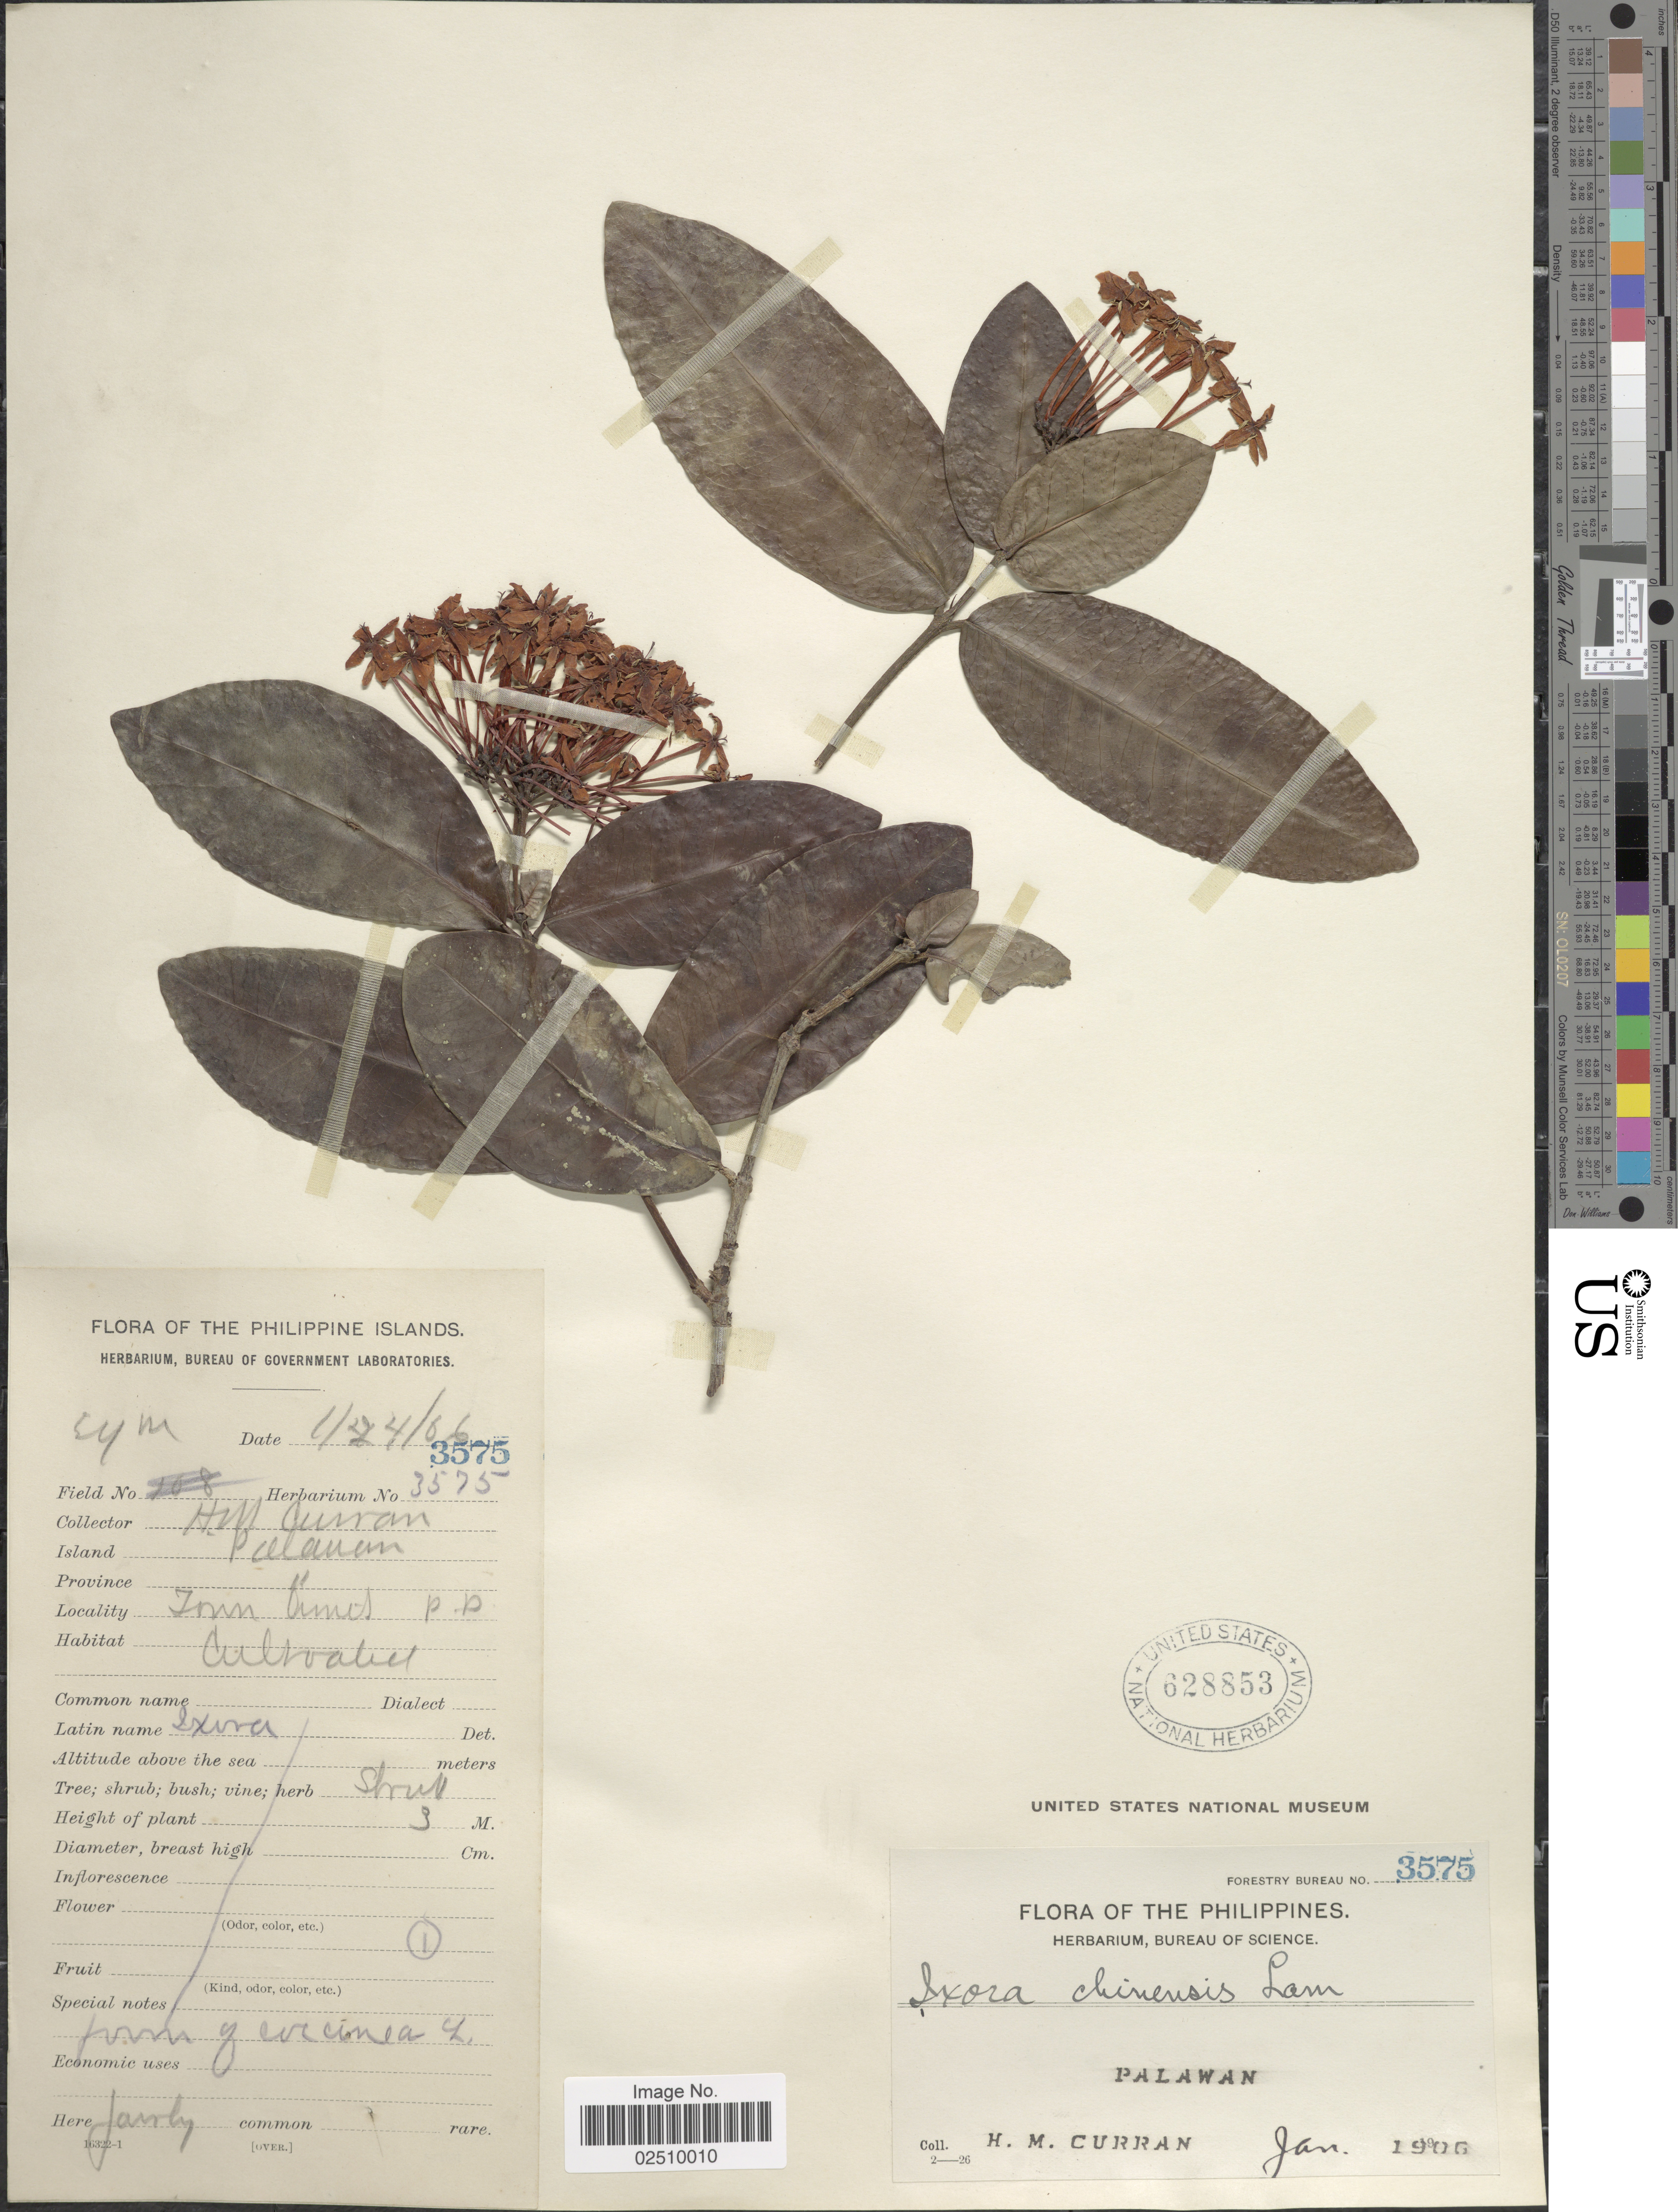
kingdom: Plantae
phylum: Tracheophyta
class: Magnoliopsida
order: Gentianales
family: Rubiaceae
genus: Ixora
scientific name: Ixora chinensis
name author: Lam.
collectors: H. M. Curran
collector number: Forestry Bureau 3575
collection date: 1906-01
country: Philippines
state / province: Mimaropa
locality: Island Palawan, . Tom Times P.P.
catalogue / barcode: US 628853